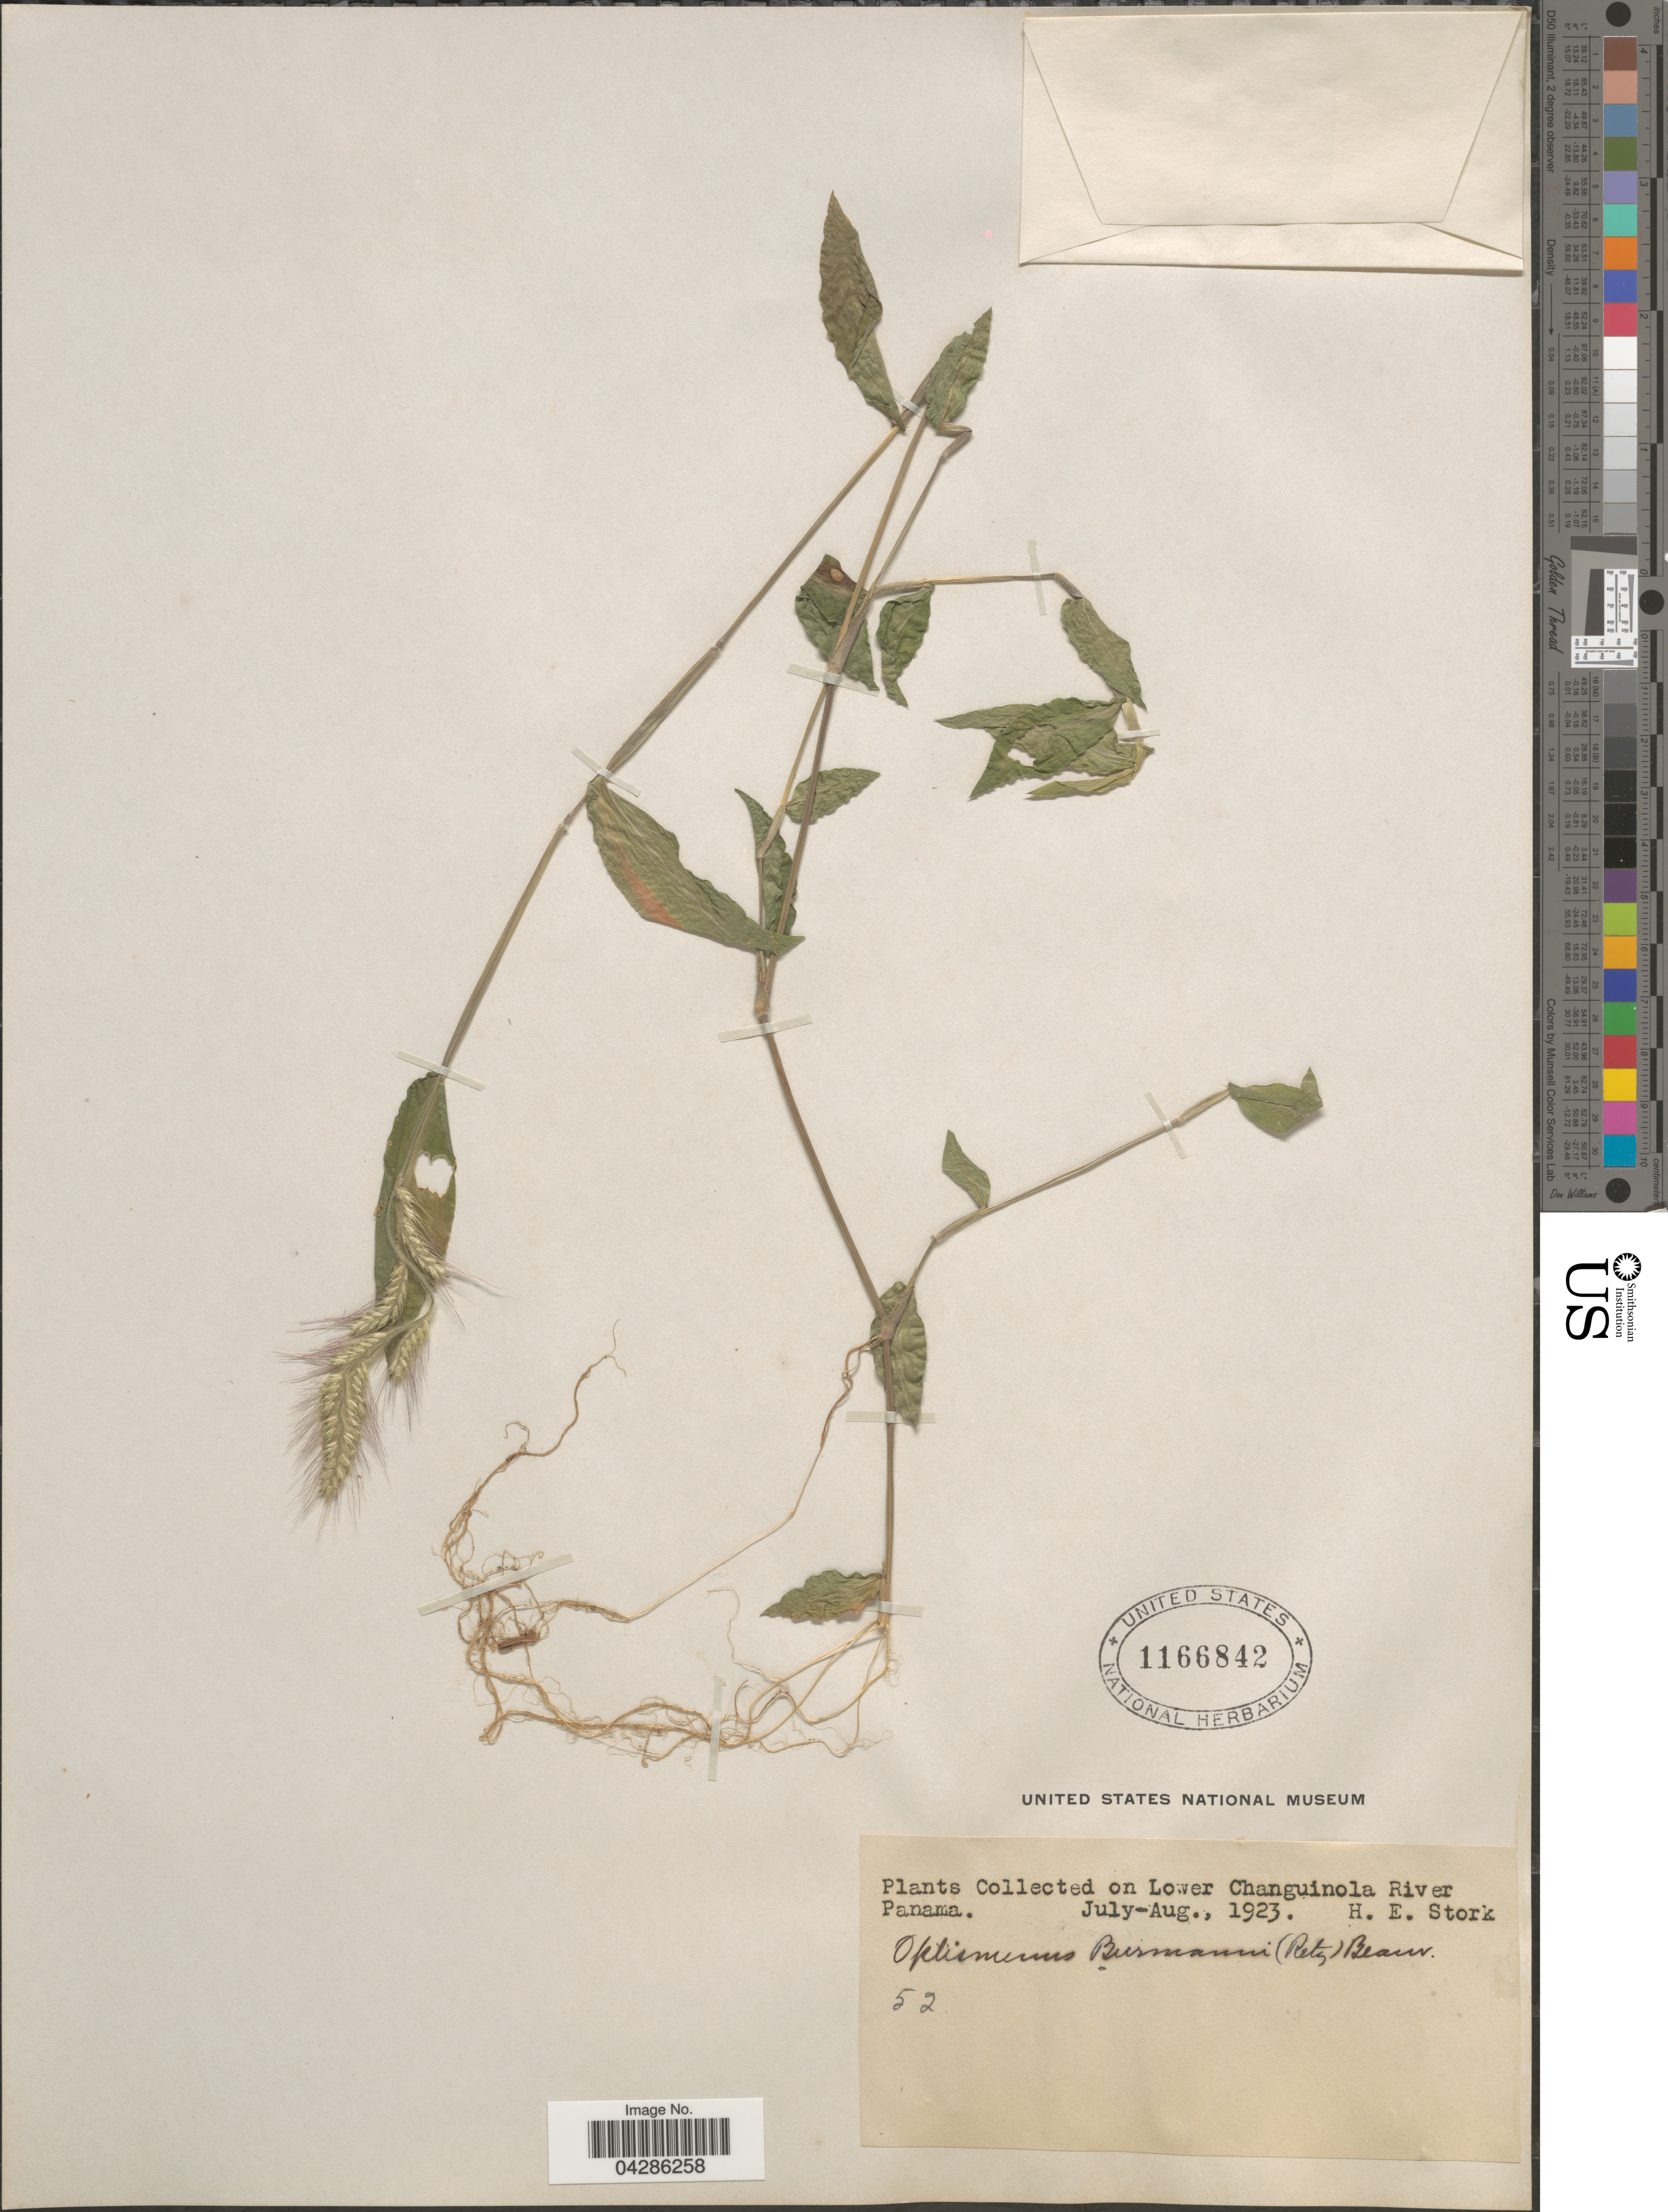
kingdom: Plantae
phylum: Tracheophyta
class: Liliopsida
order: Poales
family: Poaceae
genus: Oplismenus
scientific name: Oplismenus burmannii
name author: (Retz.) P. Beauv.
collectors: H. E. Stork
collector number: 52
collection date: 1923-07/1923-08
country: Panama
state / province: Panamá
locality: On Lower Changuinola River.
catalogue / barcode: US 1166842